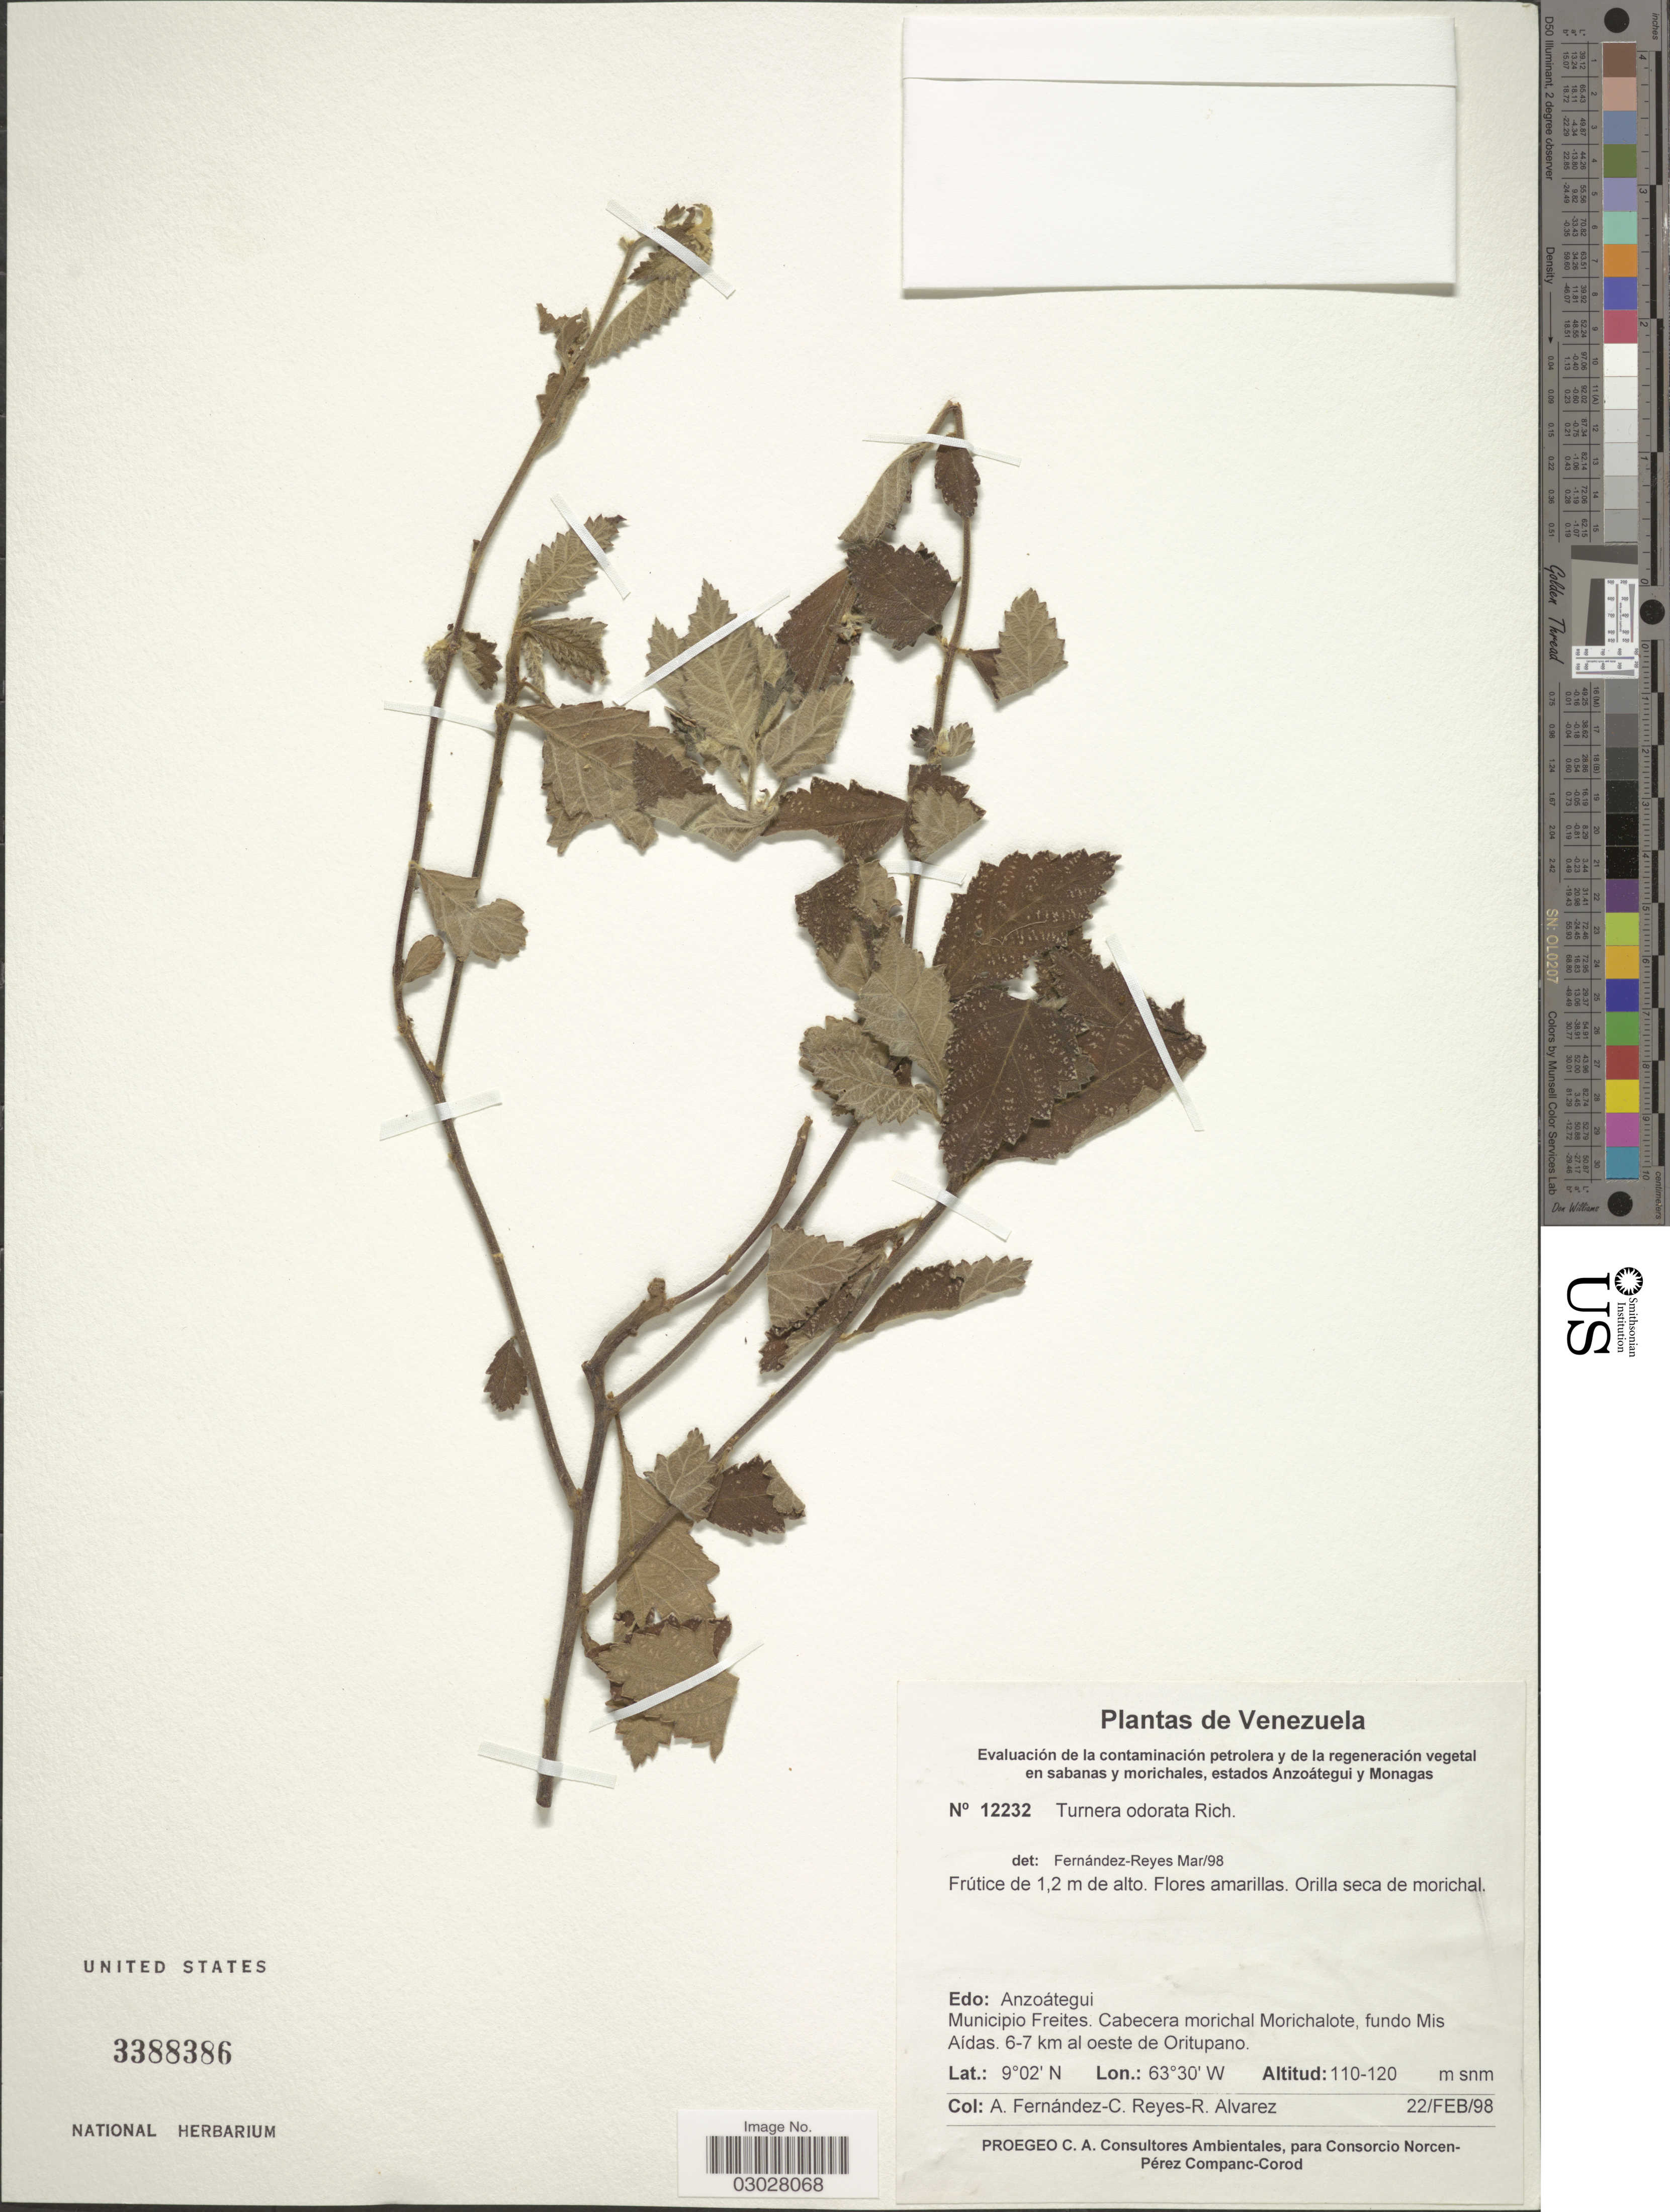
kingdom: Plantae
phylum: Tracheophyta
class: Magnoliopsida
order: Malpighiales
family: Turneraceae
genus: Turnera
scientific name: Turnera odorata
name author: Rich.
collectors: Á. Fernández, C. Reyes & R. Álvarez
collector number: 12232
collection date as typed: Transcribed d/m/y: 22/2/98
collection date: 1998-02-22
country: Venezuela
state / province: Anzoategui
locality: Edo: Anzoátegui. Municipio Freites. Cabecera morichal Morichalote, fundo Mis Aídas. 6-7 km al oeste de Oritupano.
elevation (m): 110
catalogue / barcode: US 3388386